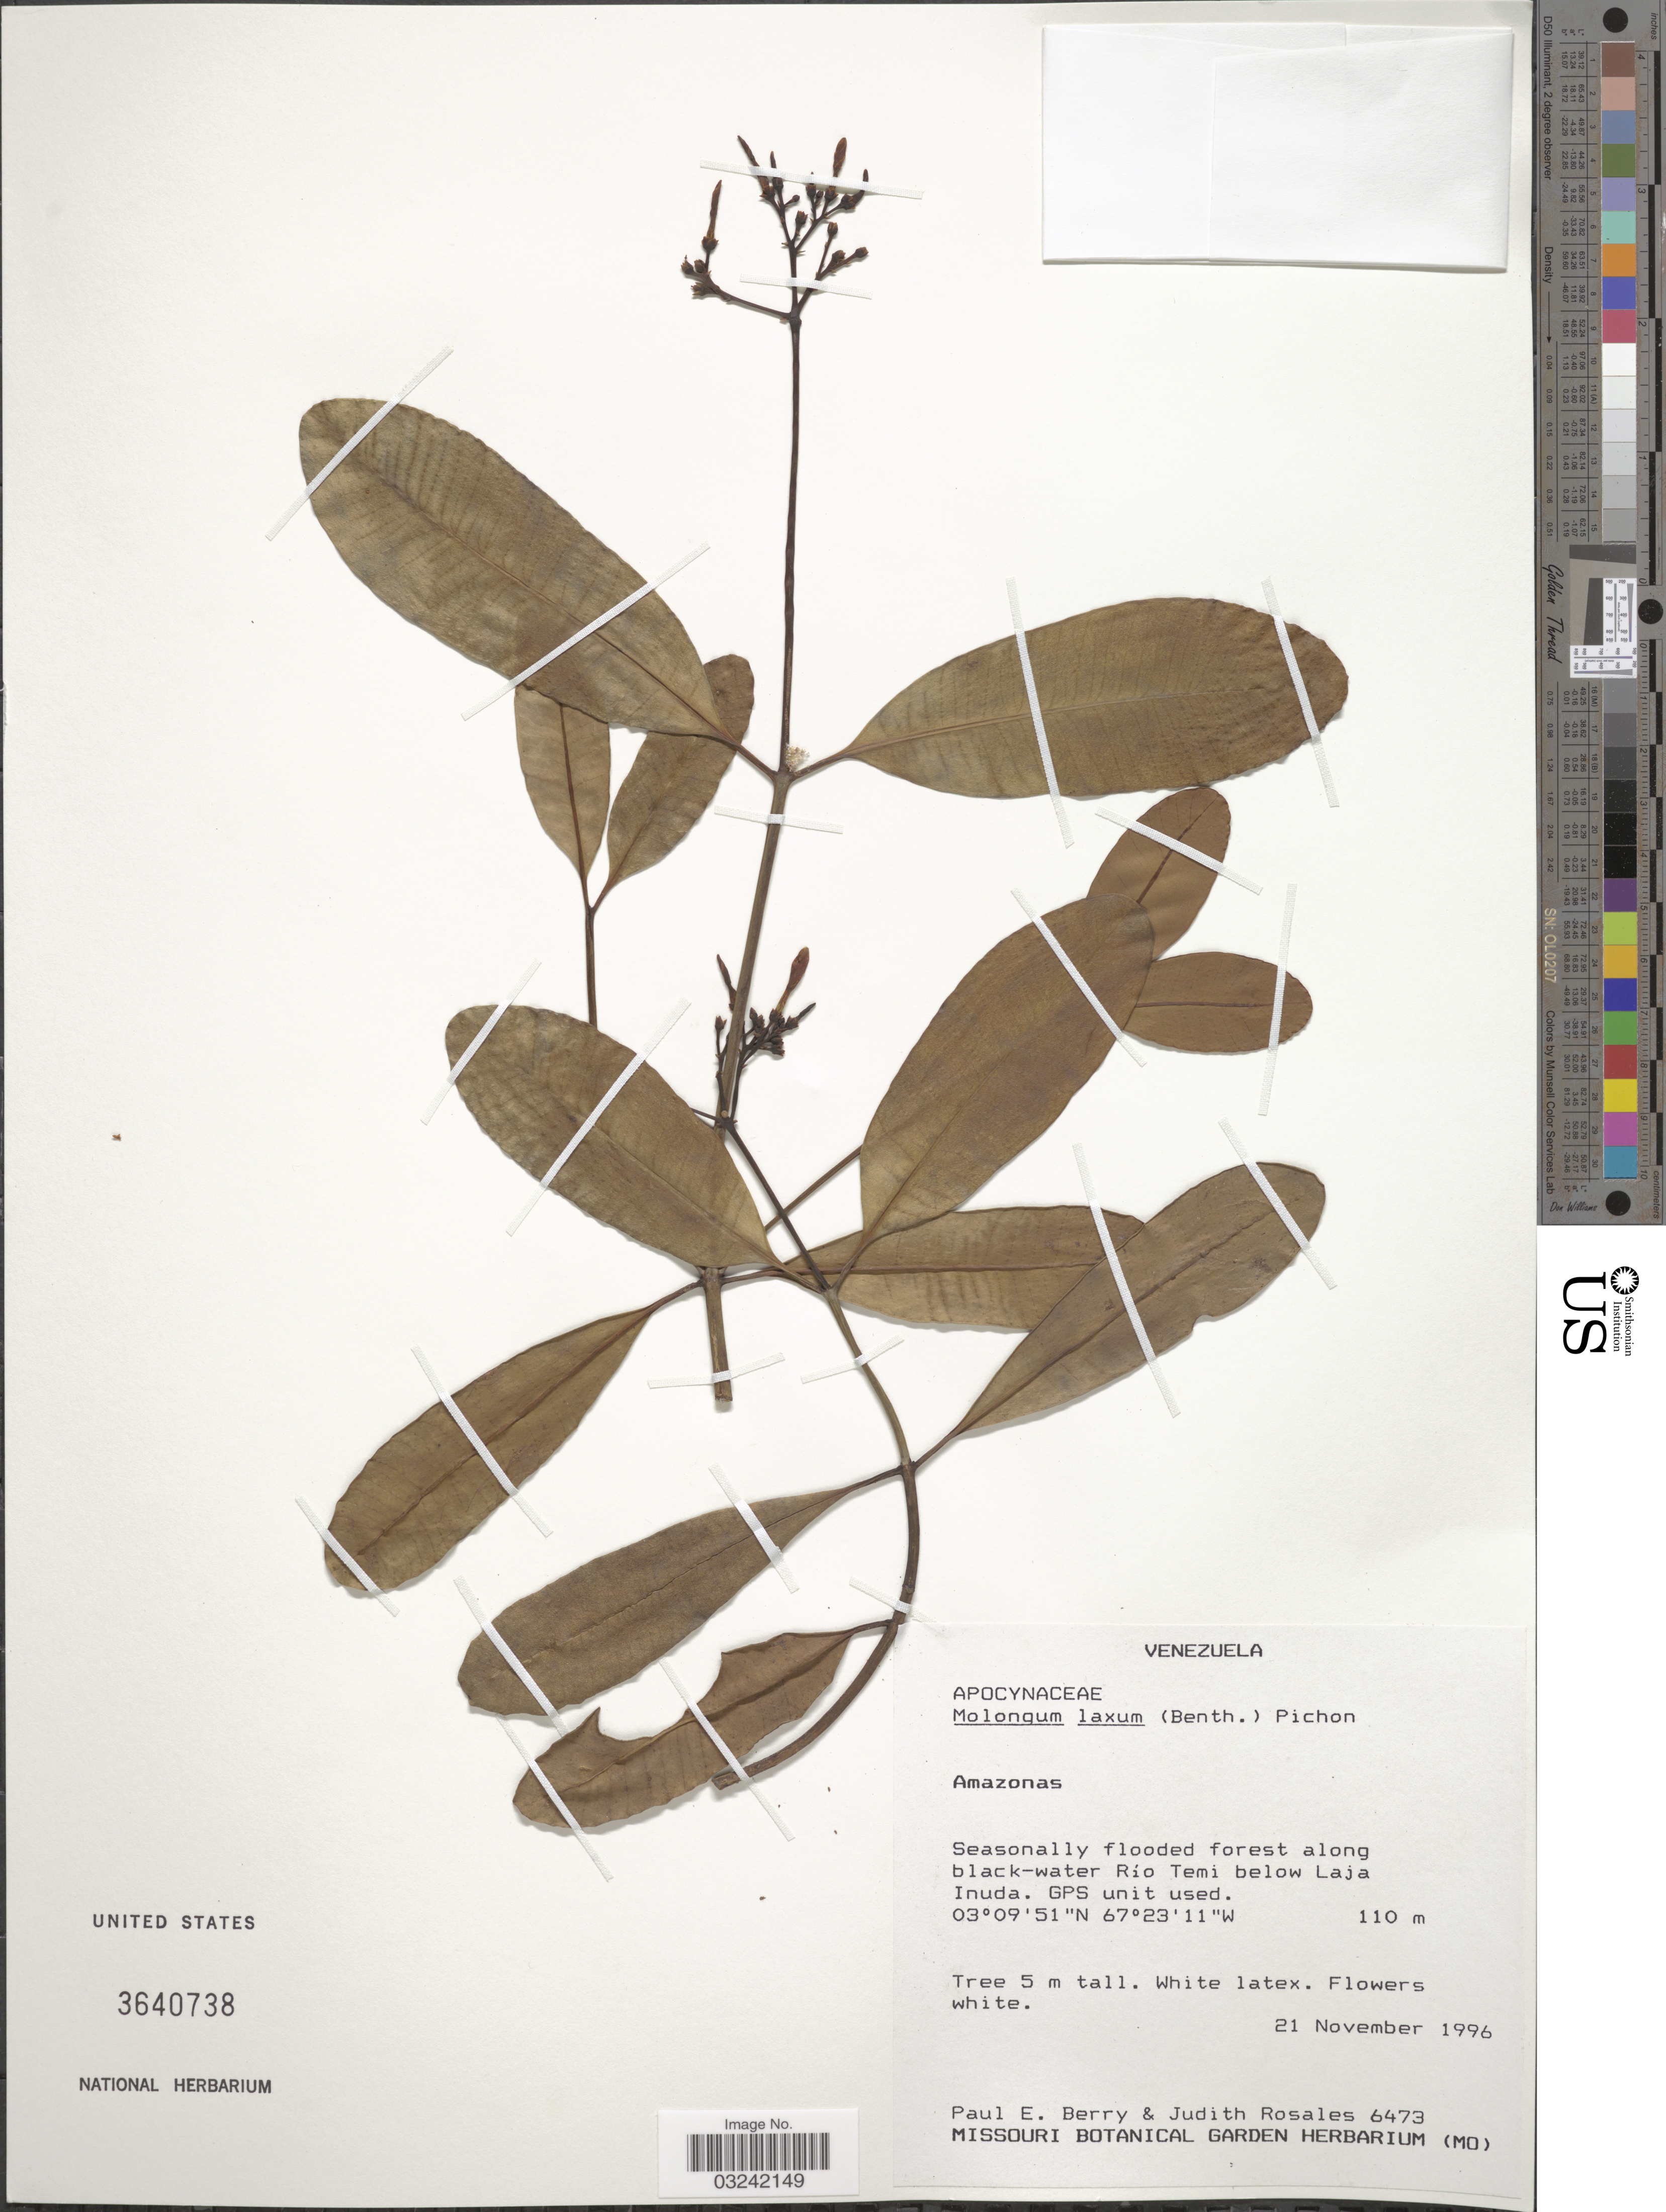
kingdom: Plantae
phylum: Tracheophyta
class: Magnoliopsida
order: Gentianales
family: Apocynaceae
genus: Molongum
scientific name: Molongum laxum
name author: (Benth.) Pichon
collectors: P. E. Berry & J. Rosales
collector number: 6473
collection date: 1996-11-21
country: Venezuela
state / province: Amazonas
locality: Along black-water Río Temi below Laja Inuda.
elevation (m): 110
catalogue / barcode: US 3640738